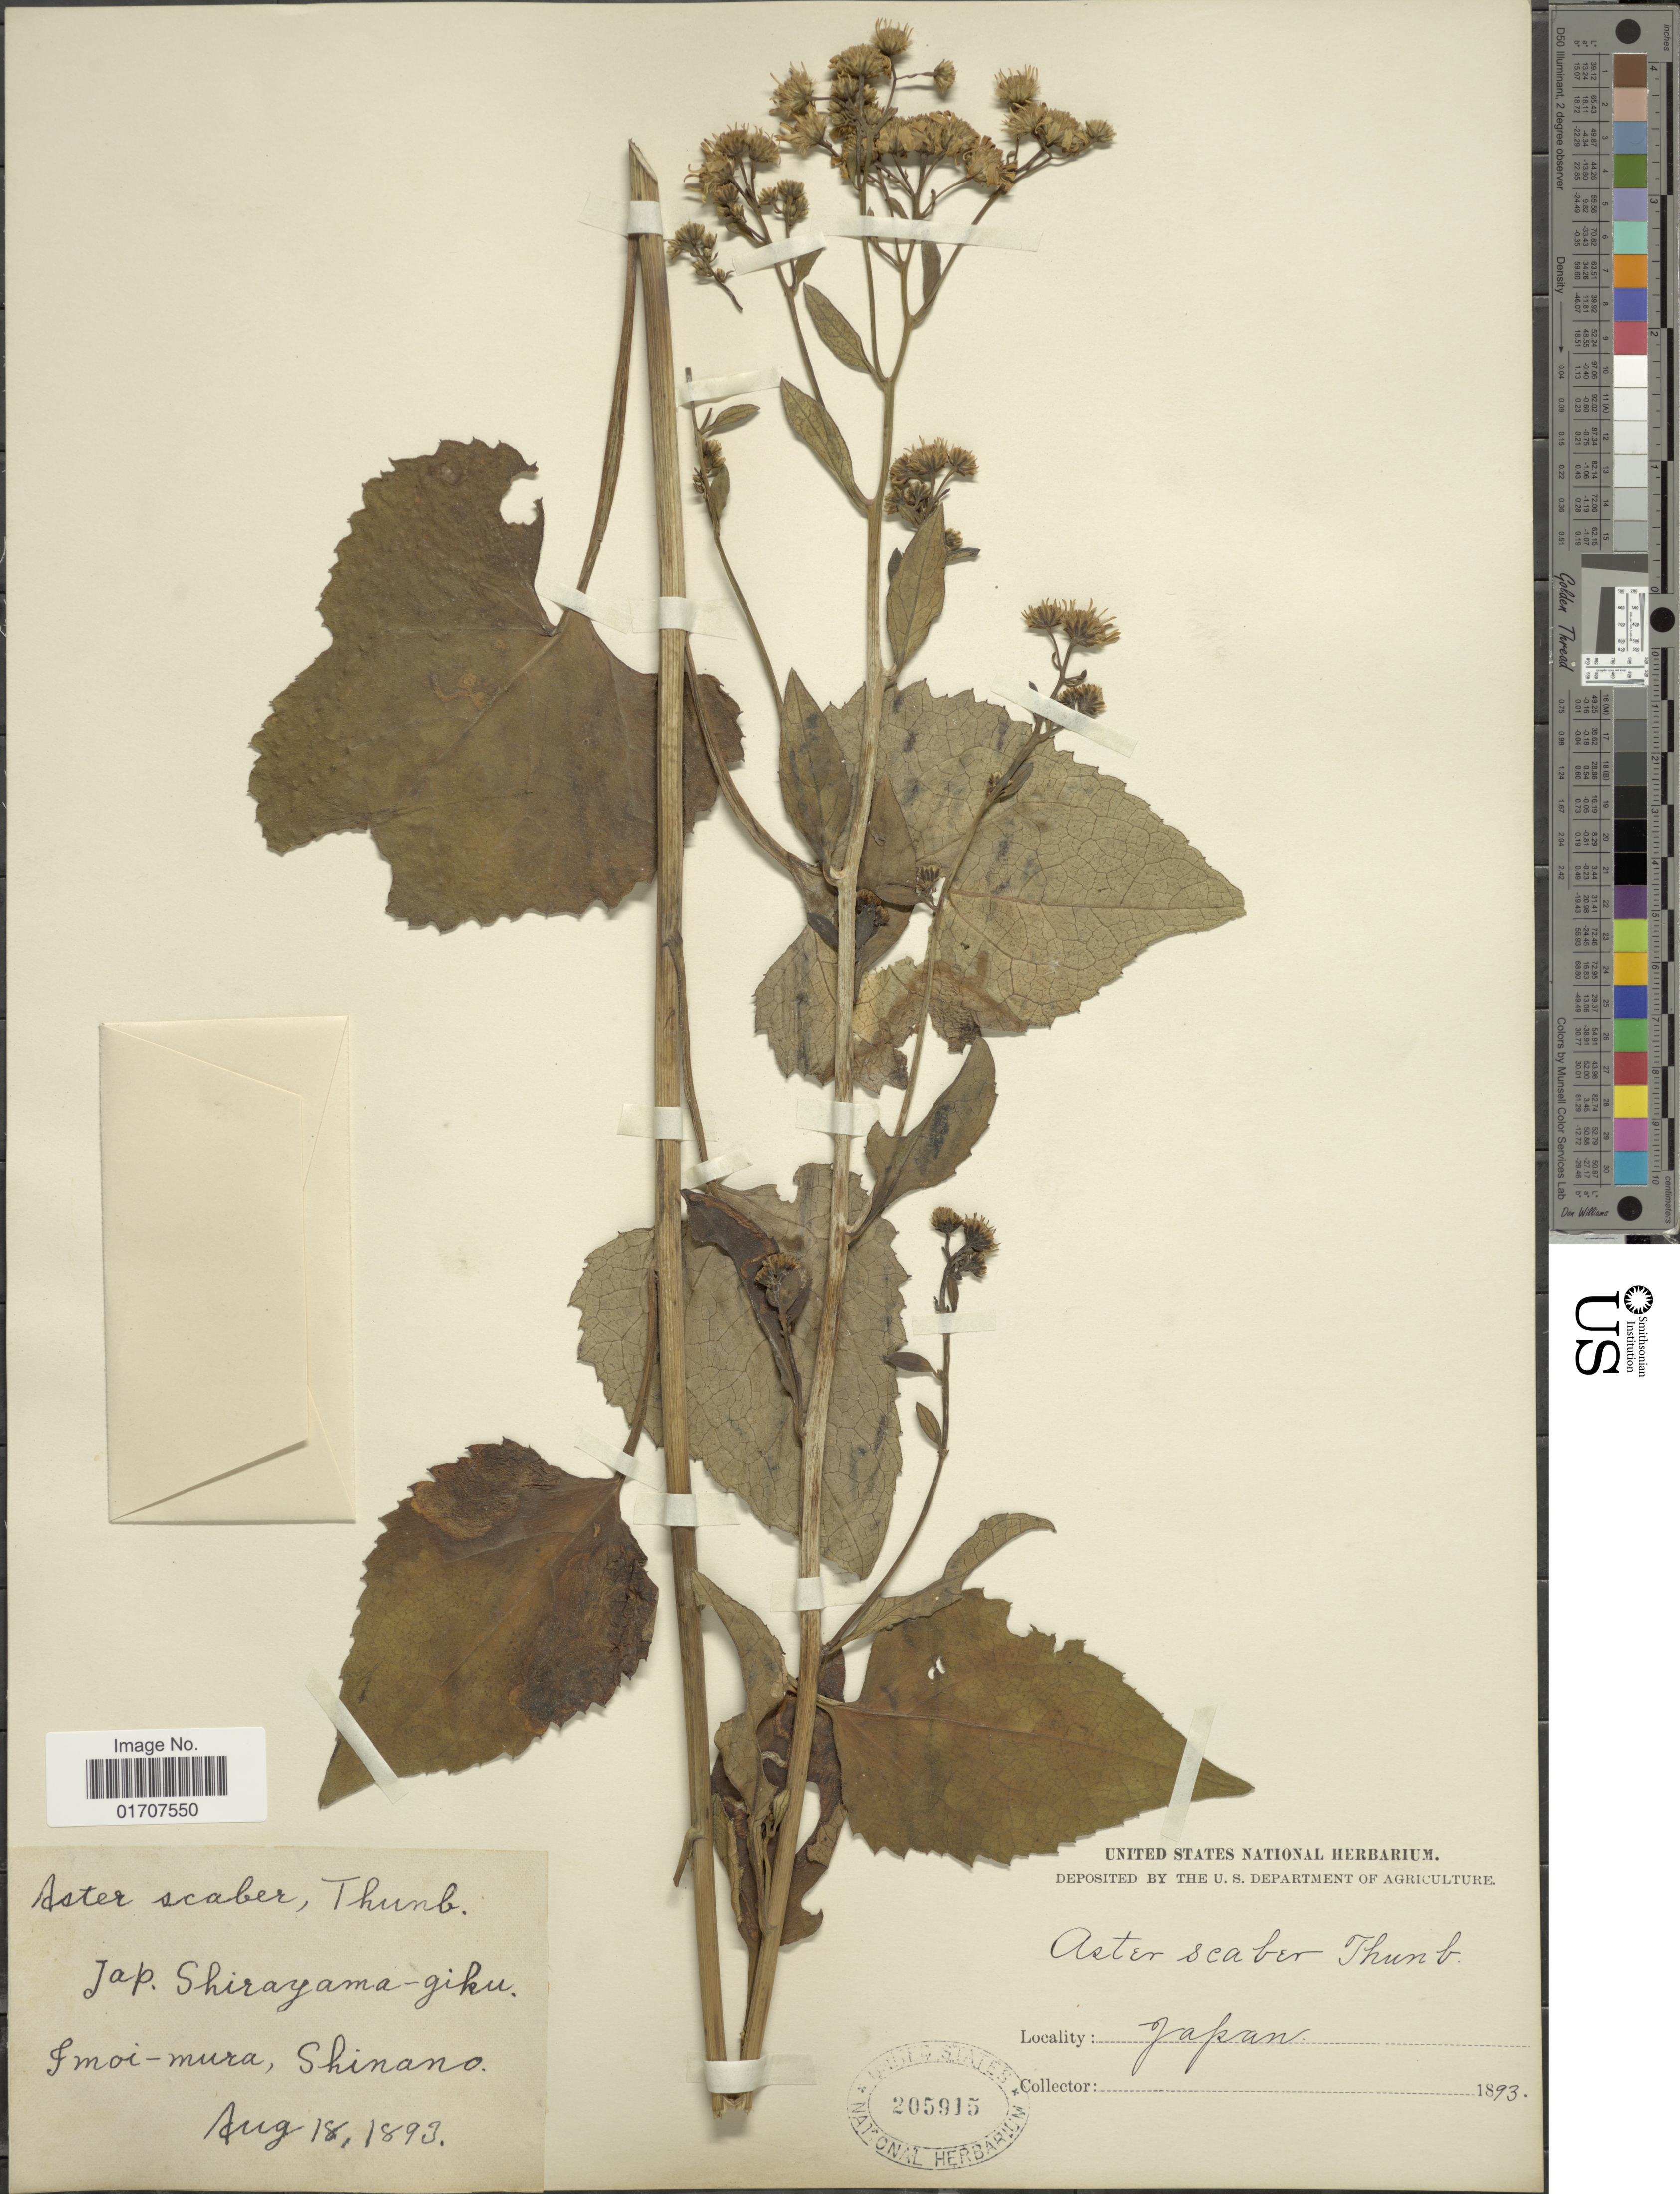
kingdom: Plantae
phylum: Tracheophyta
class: Magnoliopsida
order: Asterales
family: Asteraceae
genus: Doellingeria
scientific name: Doellingeria scaber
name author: (Thunb.) Nees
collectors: U.S. National Herbarium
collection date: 1893-08-18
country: Japan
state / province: Nagano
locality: Imoi-Mura, Shinano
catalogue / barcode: US 205915